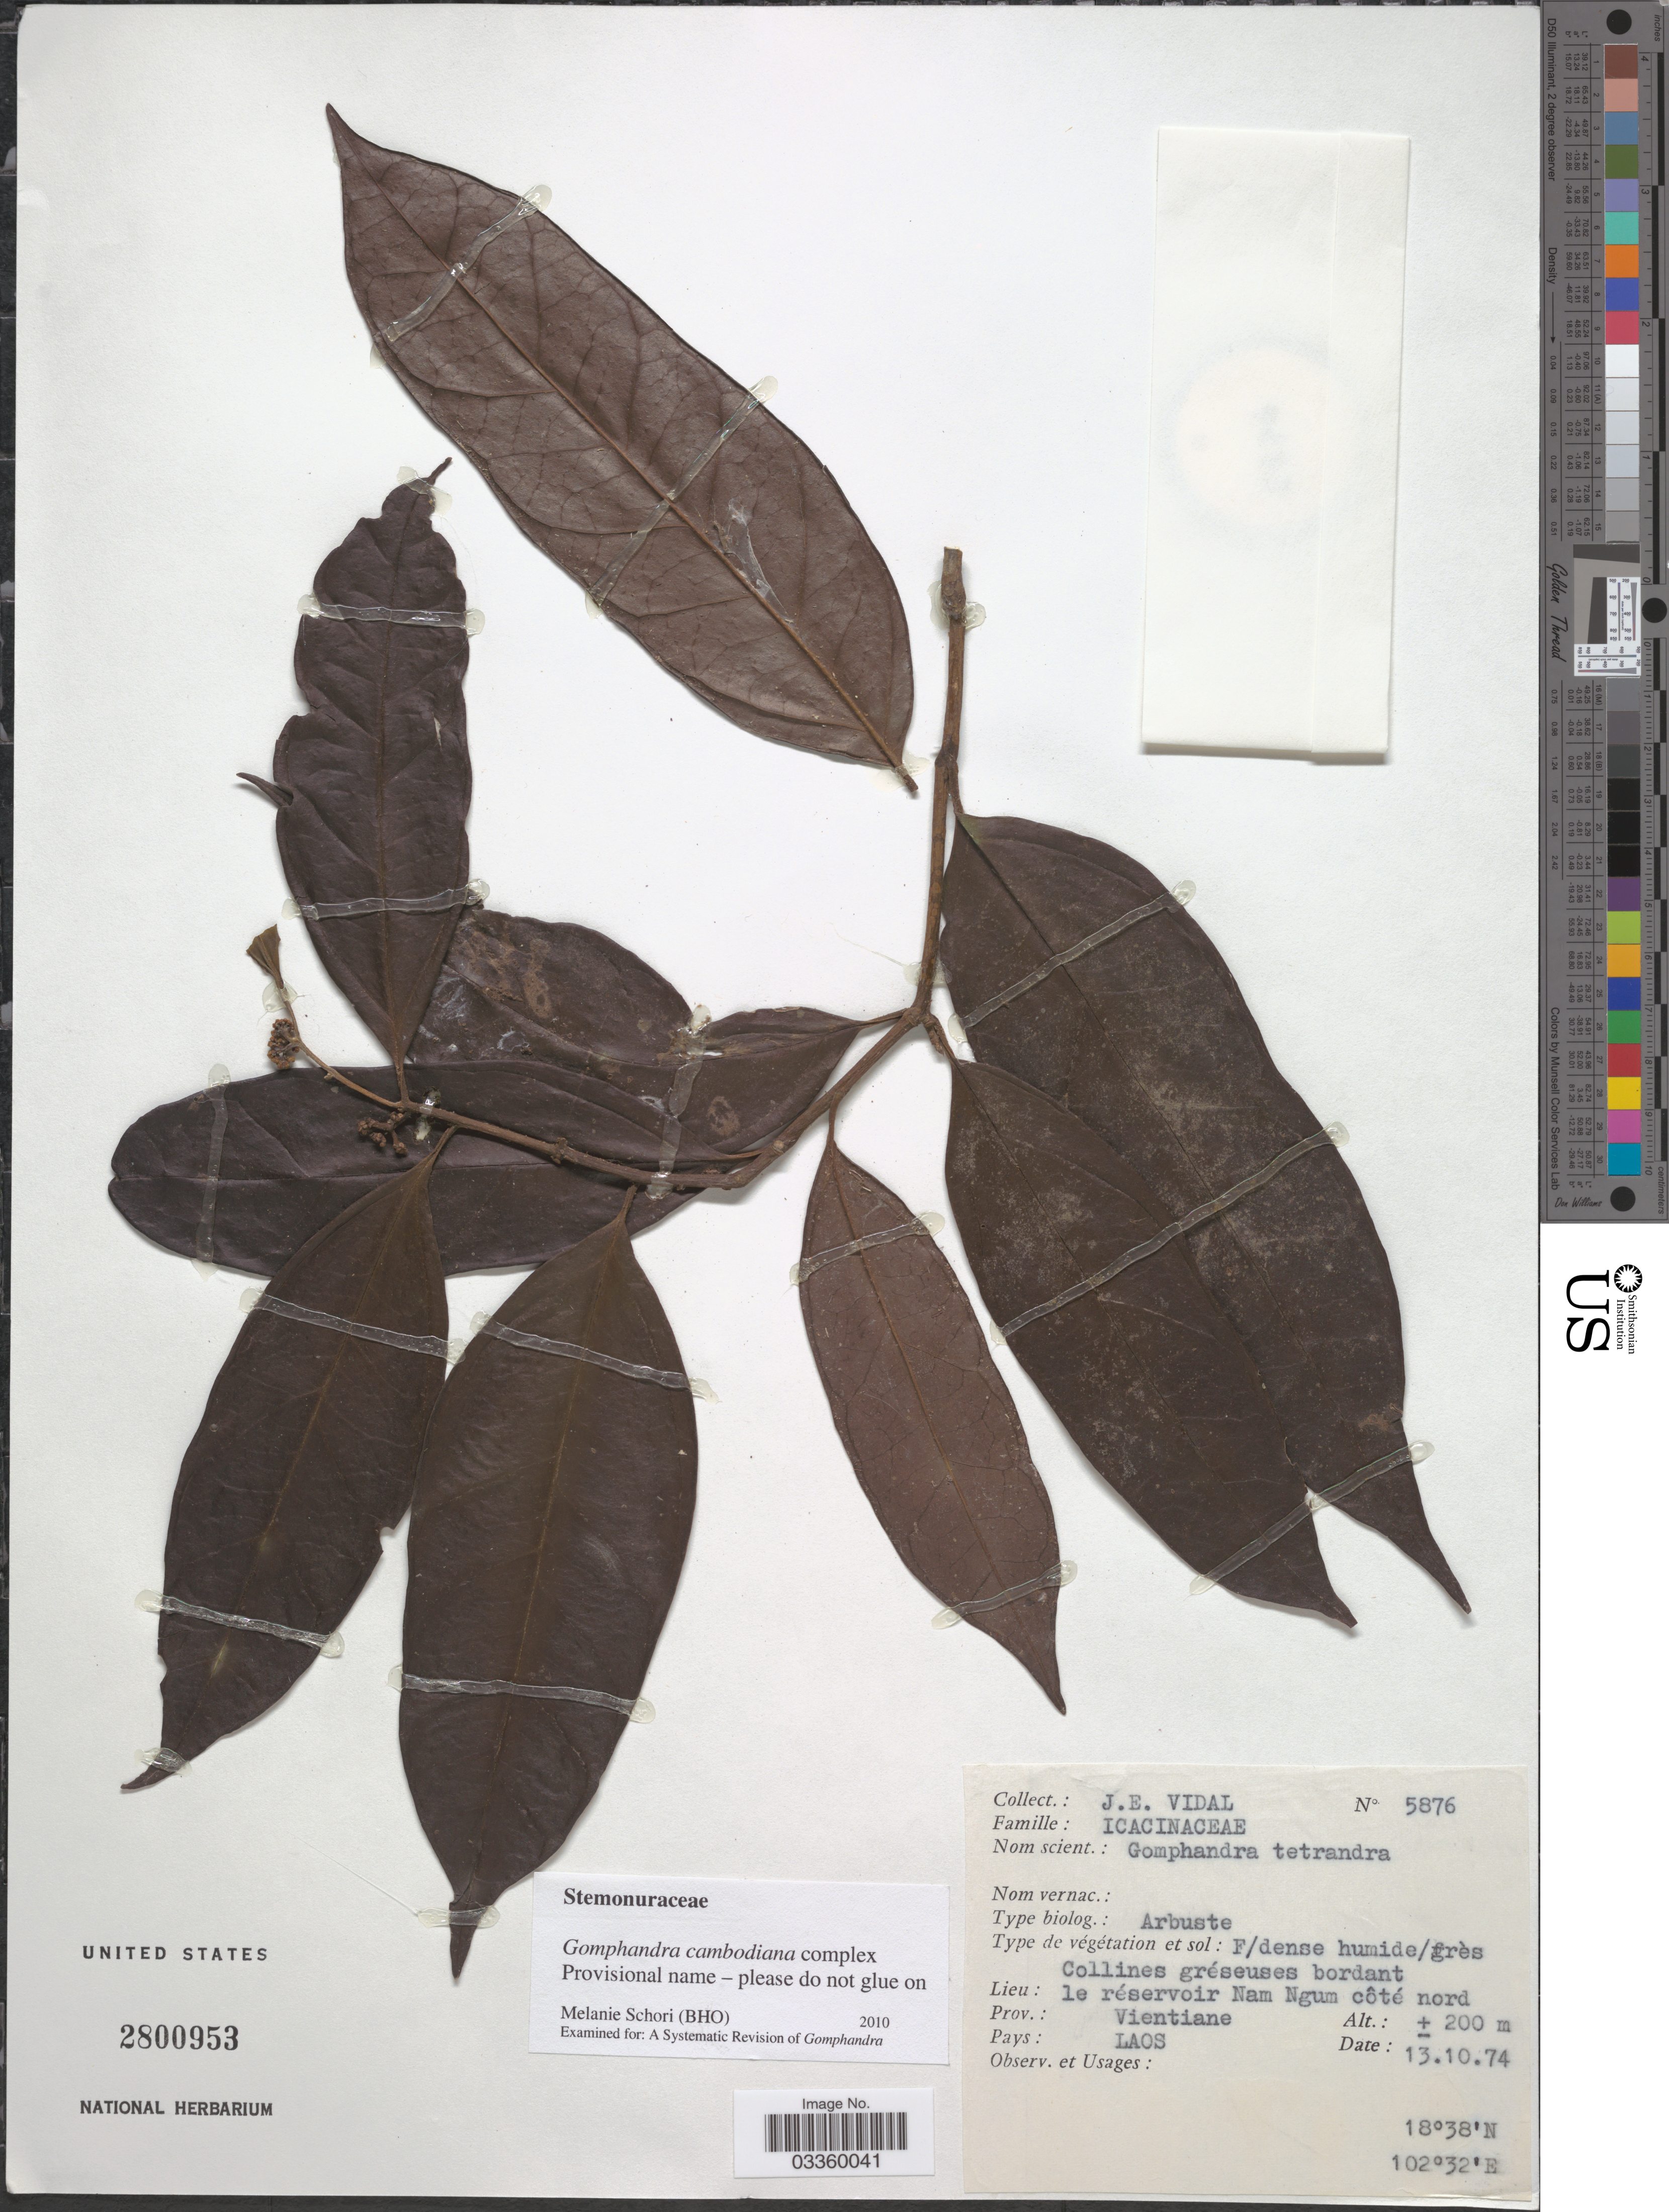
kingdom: Plantae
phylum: Tracheophyta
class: Magnoliopsida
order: Cardiopteridales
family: Stemonuraceae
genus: Gomphandra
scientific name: Gomphandra cambodiana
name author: Pierre ex Gagnep.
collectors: J. E. Vidal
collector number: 5876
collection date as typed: Transcribed d/m/y: 13/10/74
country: Laos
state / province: Viangchan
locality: Collines gréseuses bordant le réservoir Nam Ngum côté nord. Prov.: Vientiane.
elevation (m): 200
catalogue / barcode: US 2800953